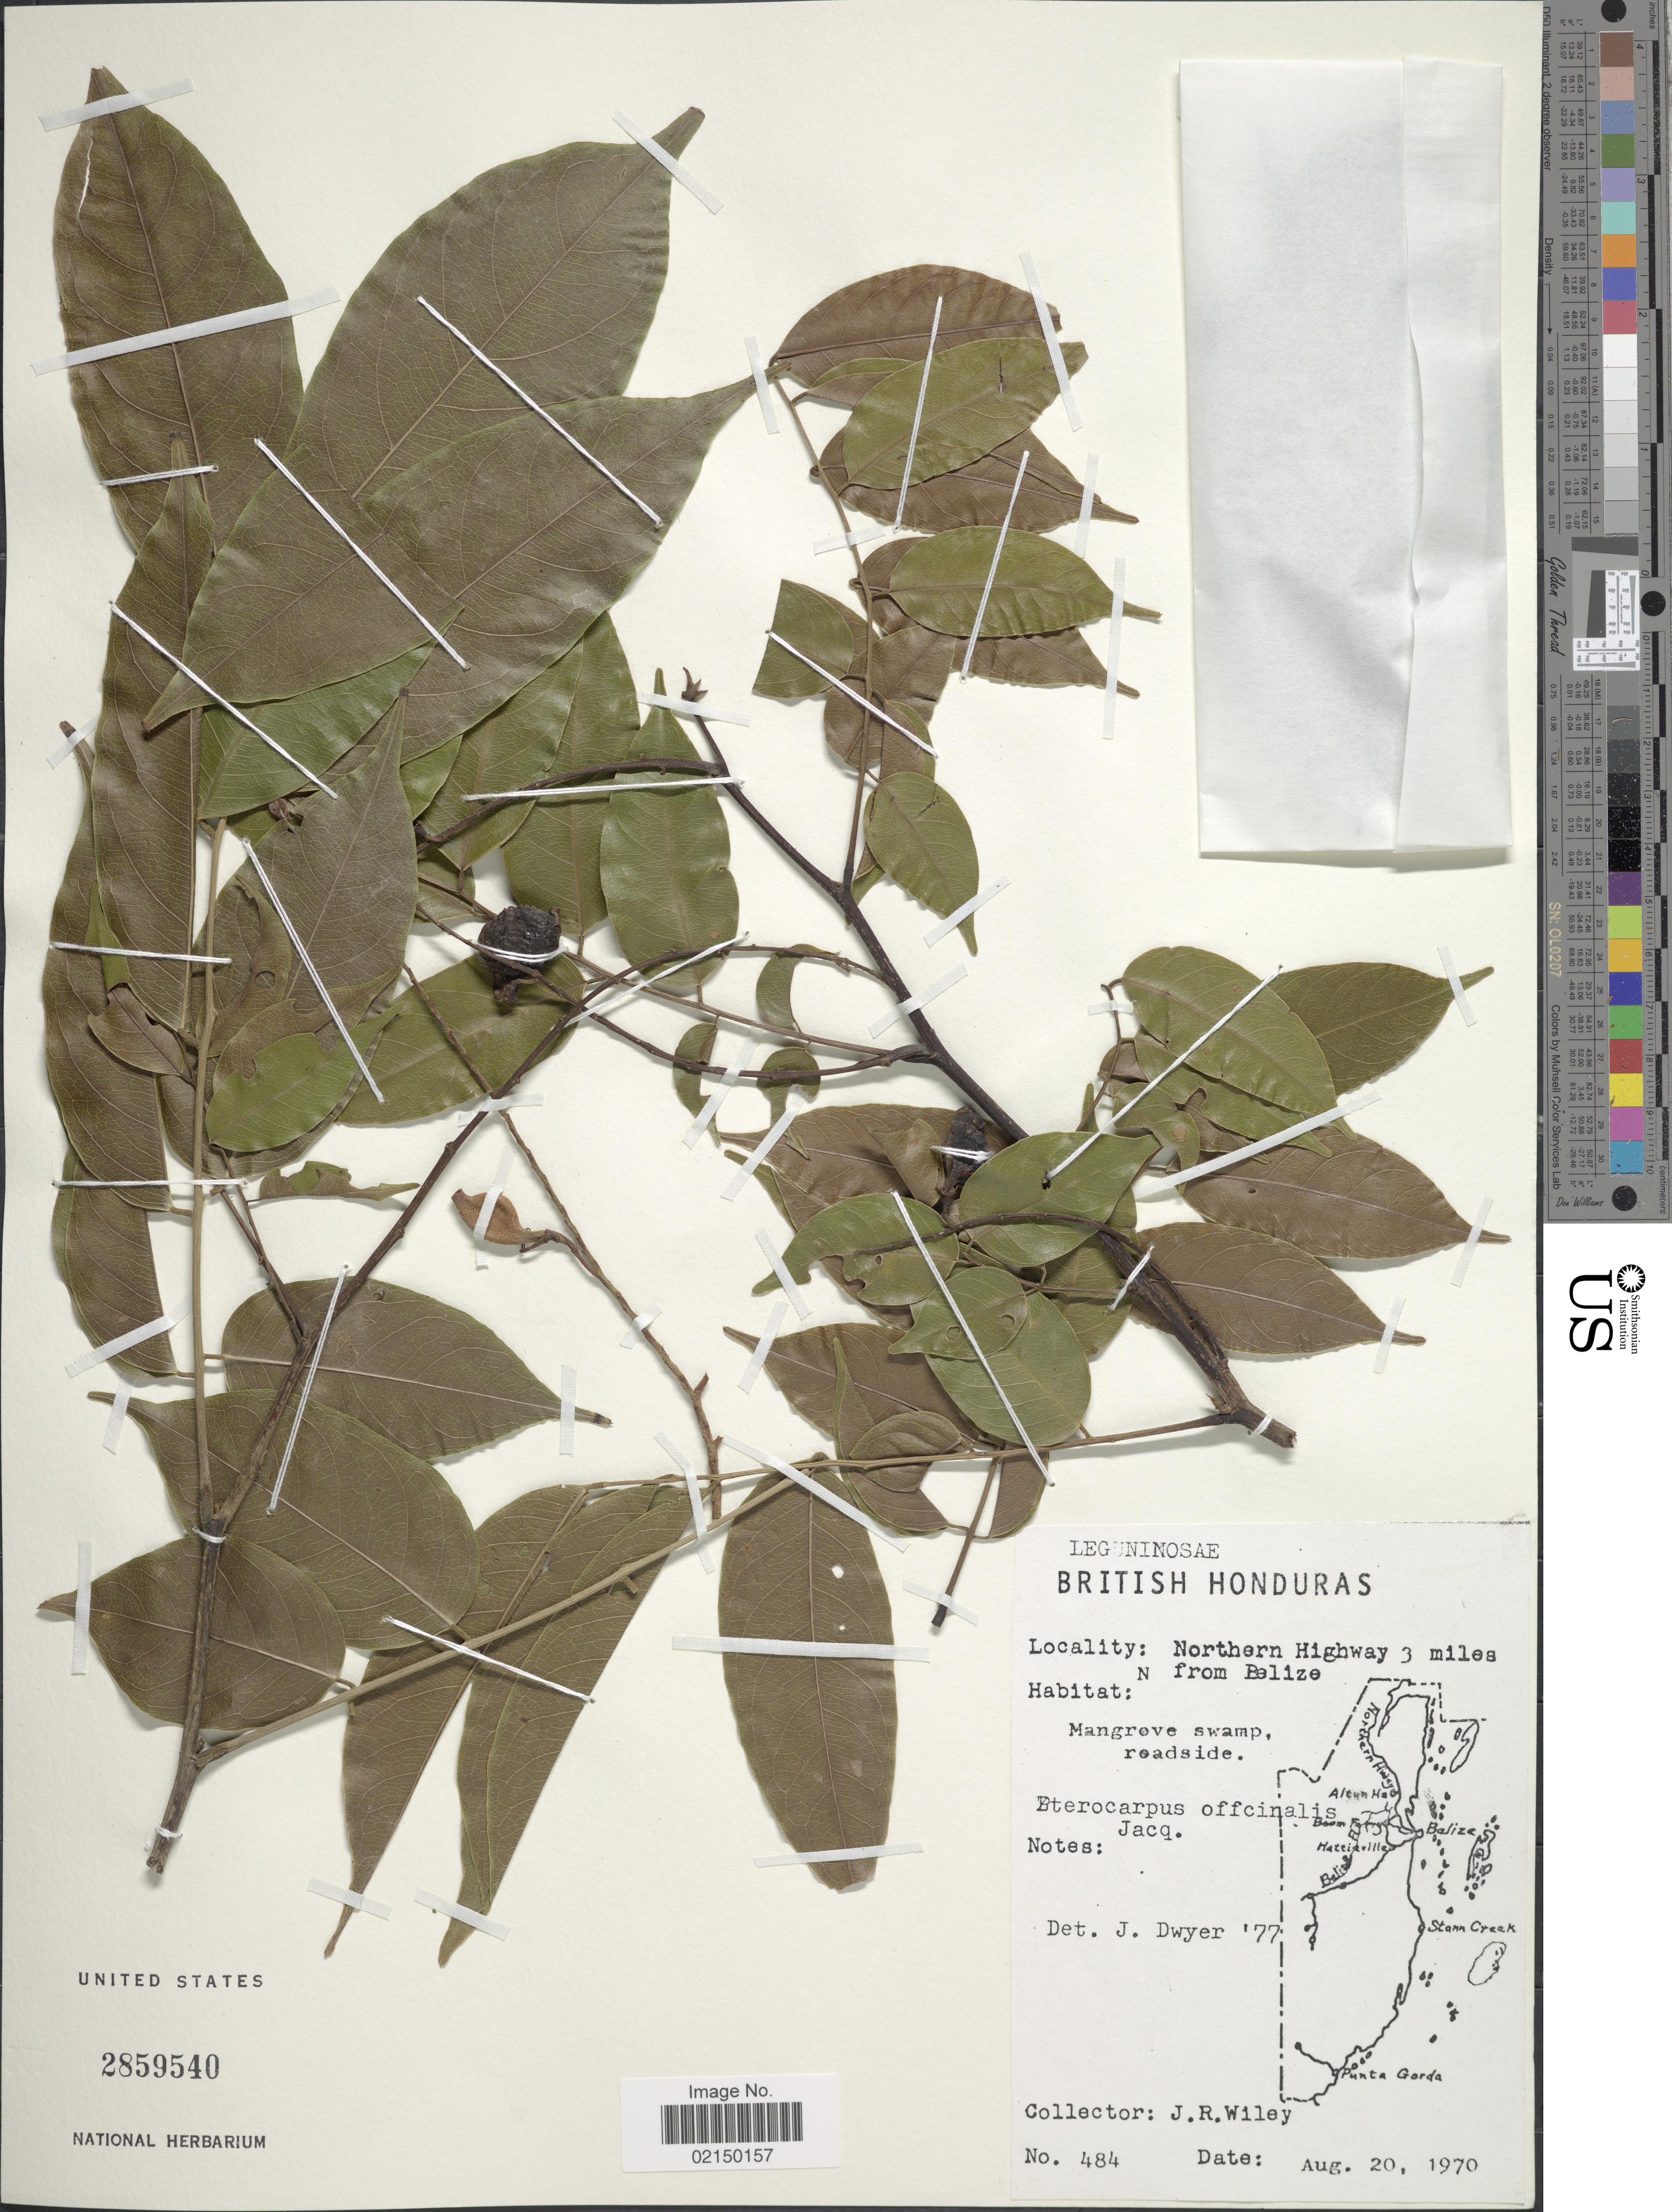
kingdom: Plantae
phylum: Tracheophyta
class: Magnoliopsida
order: Fabales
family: Fabaceae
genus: Pterocarpus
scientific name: Pterocarpus officinalis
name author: Jacq.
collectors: J. Wiley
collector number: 484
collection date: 1970-08-20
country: Belize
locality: British Honduras, Northern Highway 3 miles N from Belize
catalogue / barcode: US 2859540